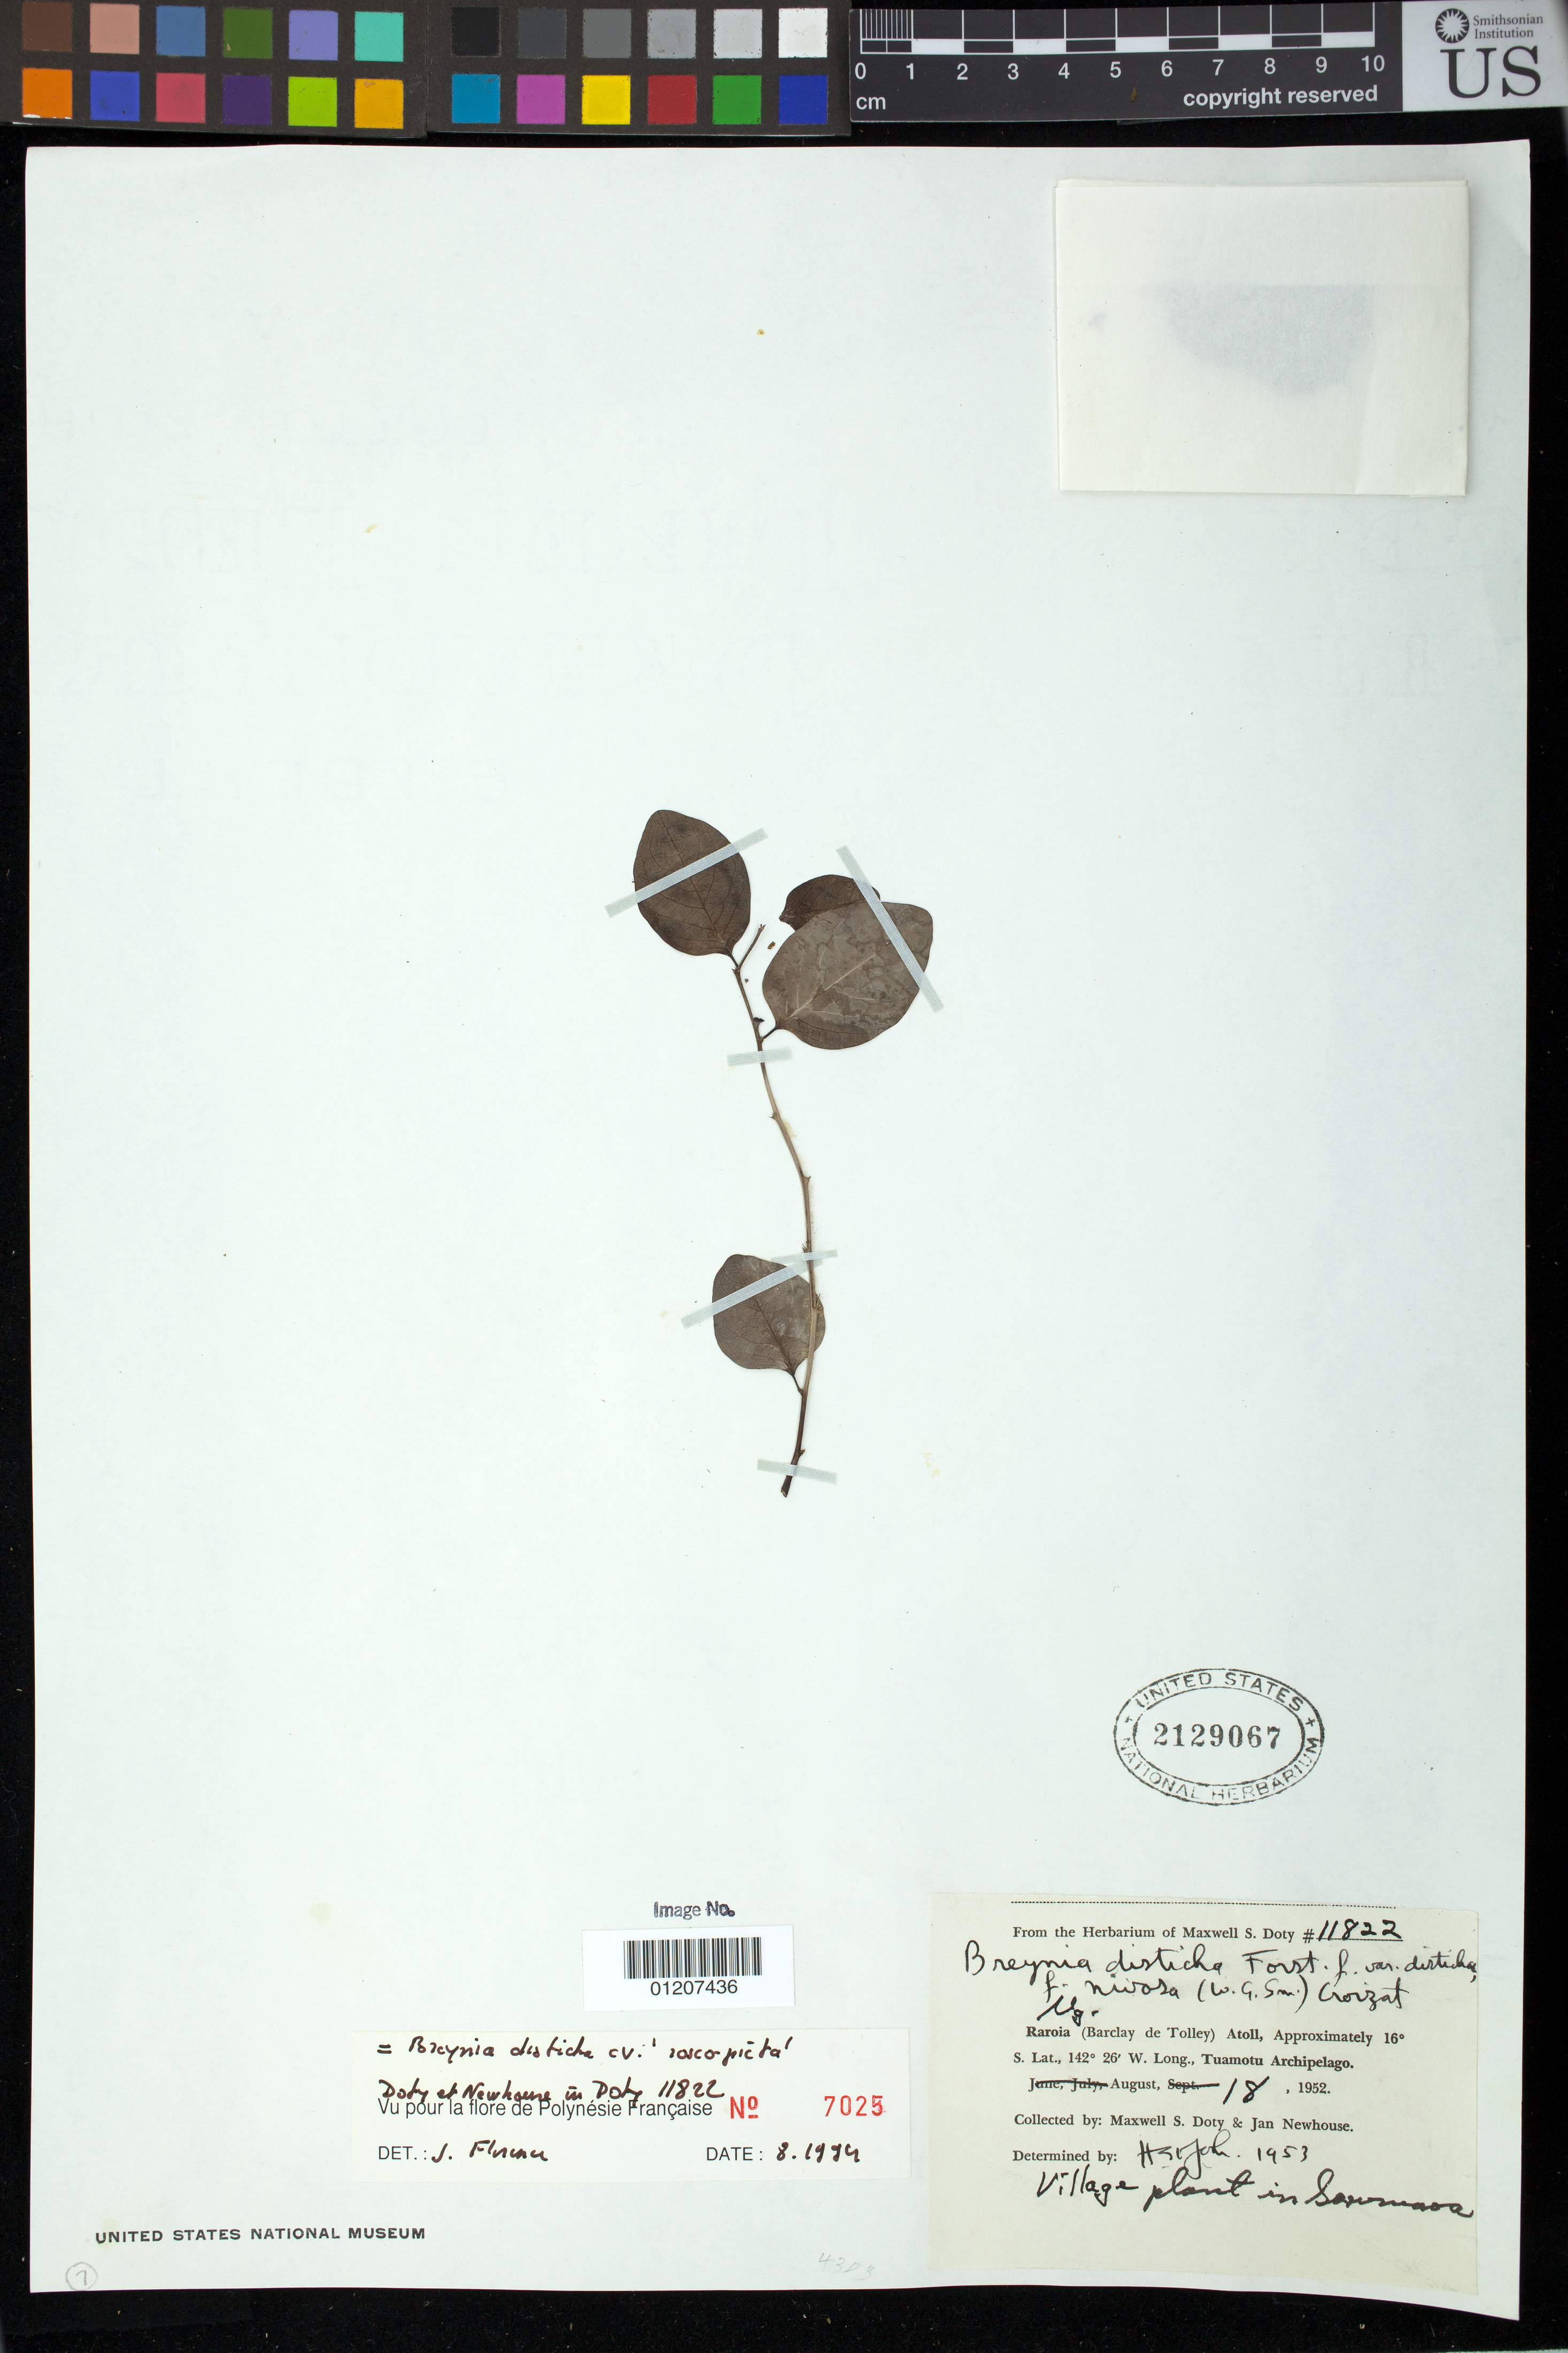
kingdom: Plantae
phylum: Tracheophyta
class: Magnoliopsida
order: Malpighiales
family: Phyllanthaceae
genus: Phyllanthus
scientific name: Phyllanthus nivosus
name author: W. Bull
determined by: Wagner, W. L., (BOT), Smithsonian Institution - National Museum of Natural History (UNITED STATES)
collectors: M. S. Doty & W. J. Newhouse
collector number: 11822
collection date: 1952-08-18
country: French Polynesia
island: Raroia Atoll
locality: in So(illegible script)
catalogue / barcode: US 2129067